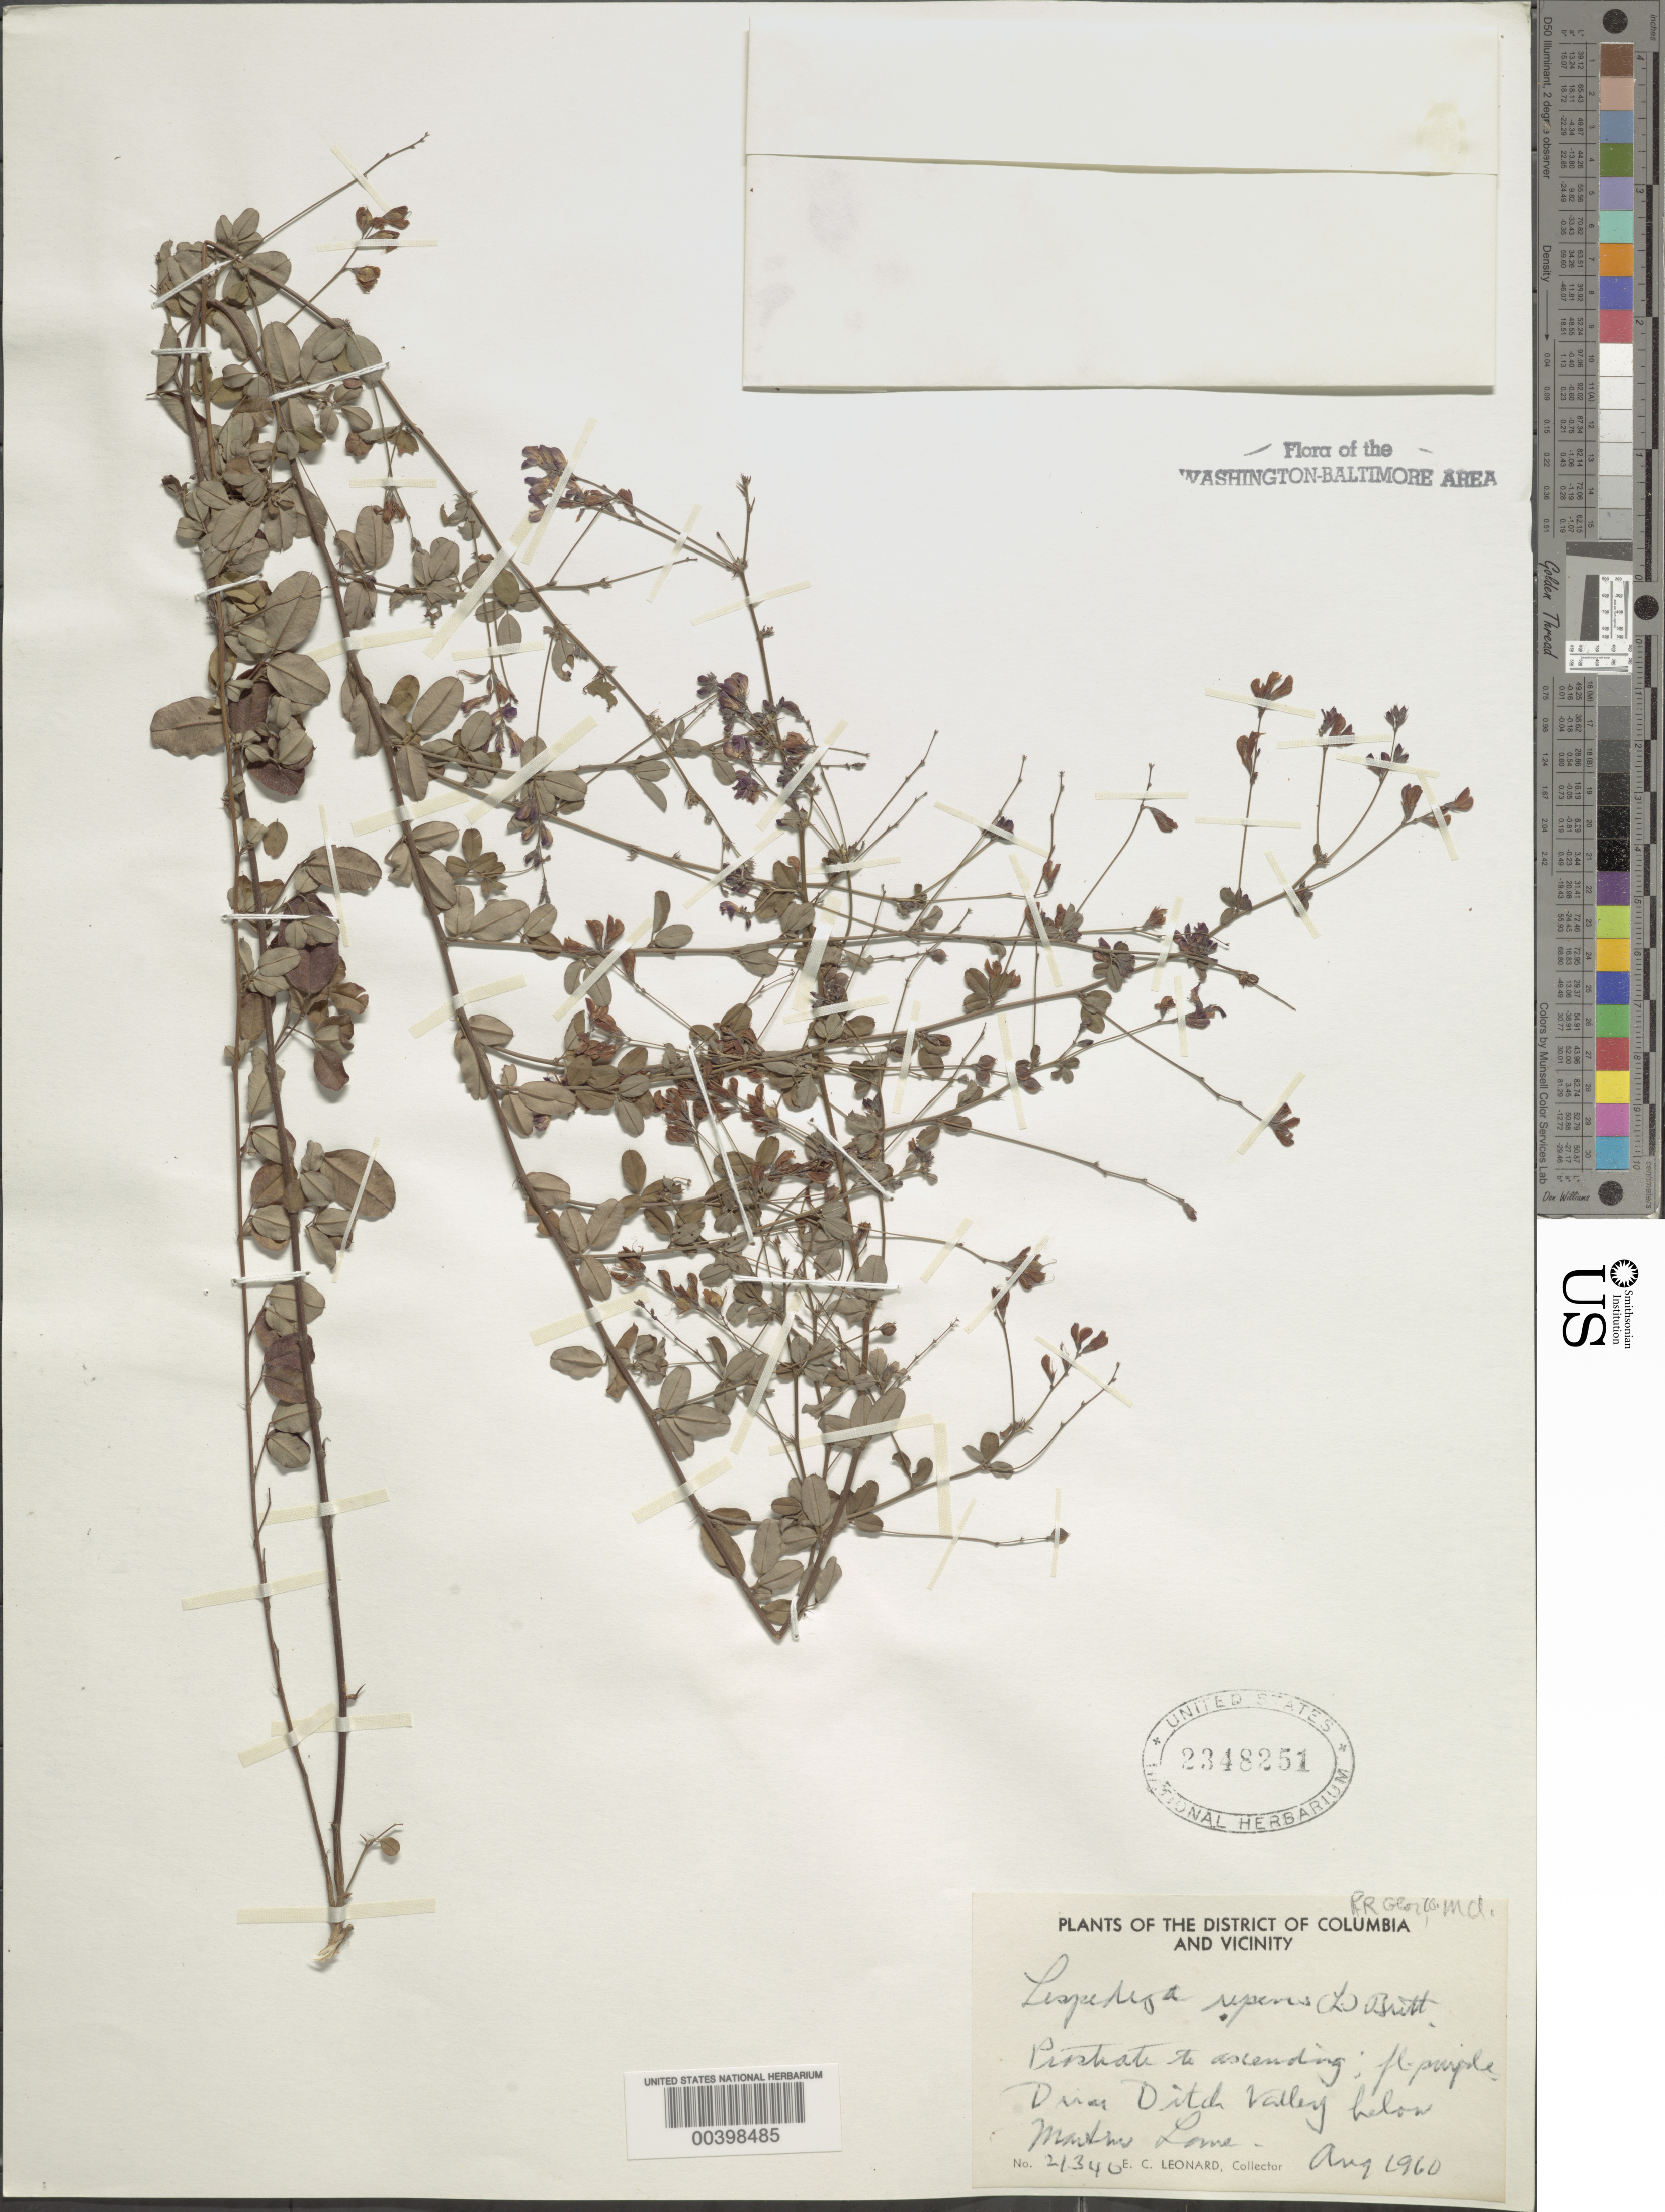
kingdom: Plantae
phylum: Tracheophyta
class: Magnoliopsida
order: Fabales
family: Fabaceae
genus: Lespedeza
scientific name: Lespedeza repens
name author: (L.) W.P.C. Barton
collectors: E. C. Leonard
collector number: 21340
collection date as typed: Aug 1960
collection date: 1960-08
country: United States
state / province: Maryland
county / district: Prince George's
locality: Briar Ditch Valley, below Martins Lane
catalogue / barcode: US 2348251